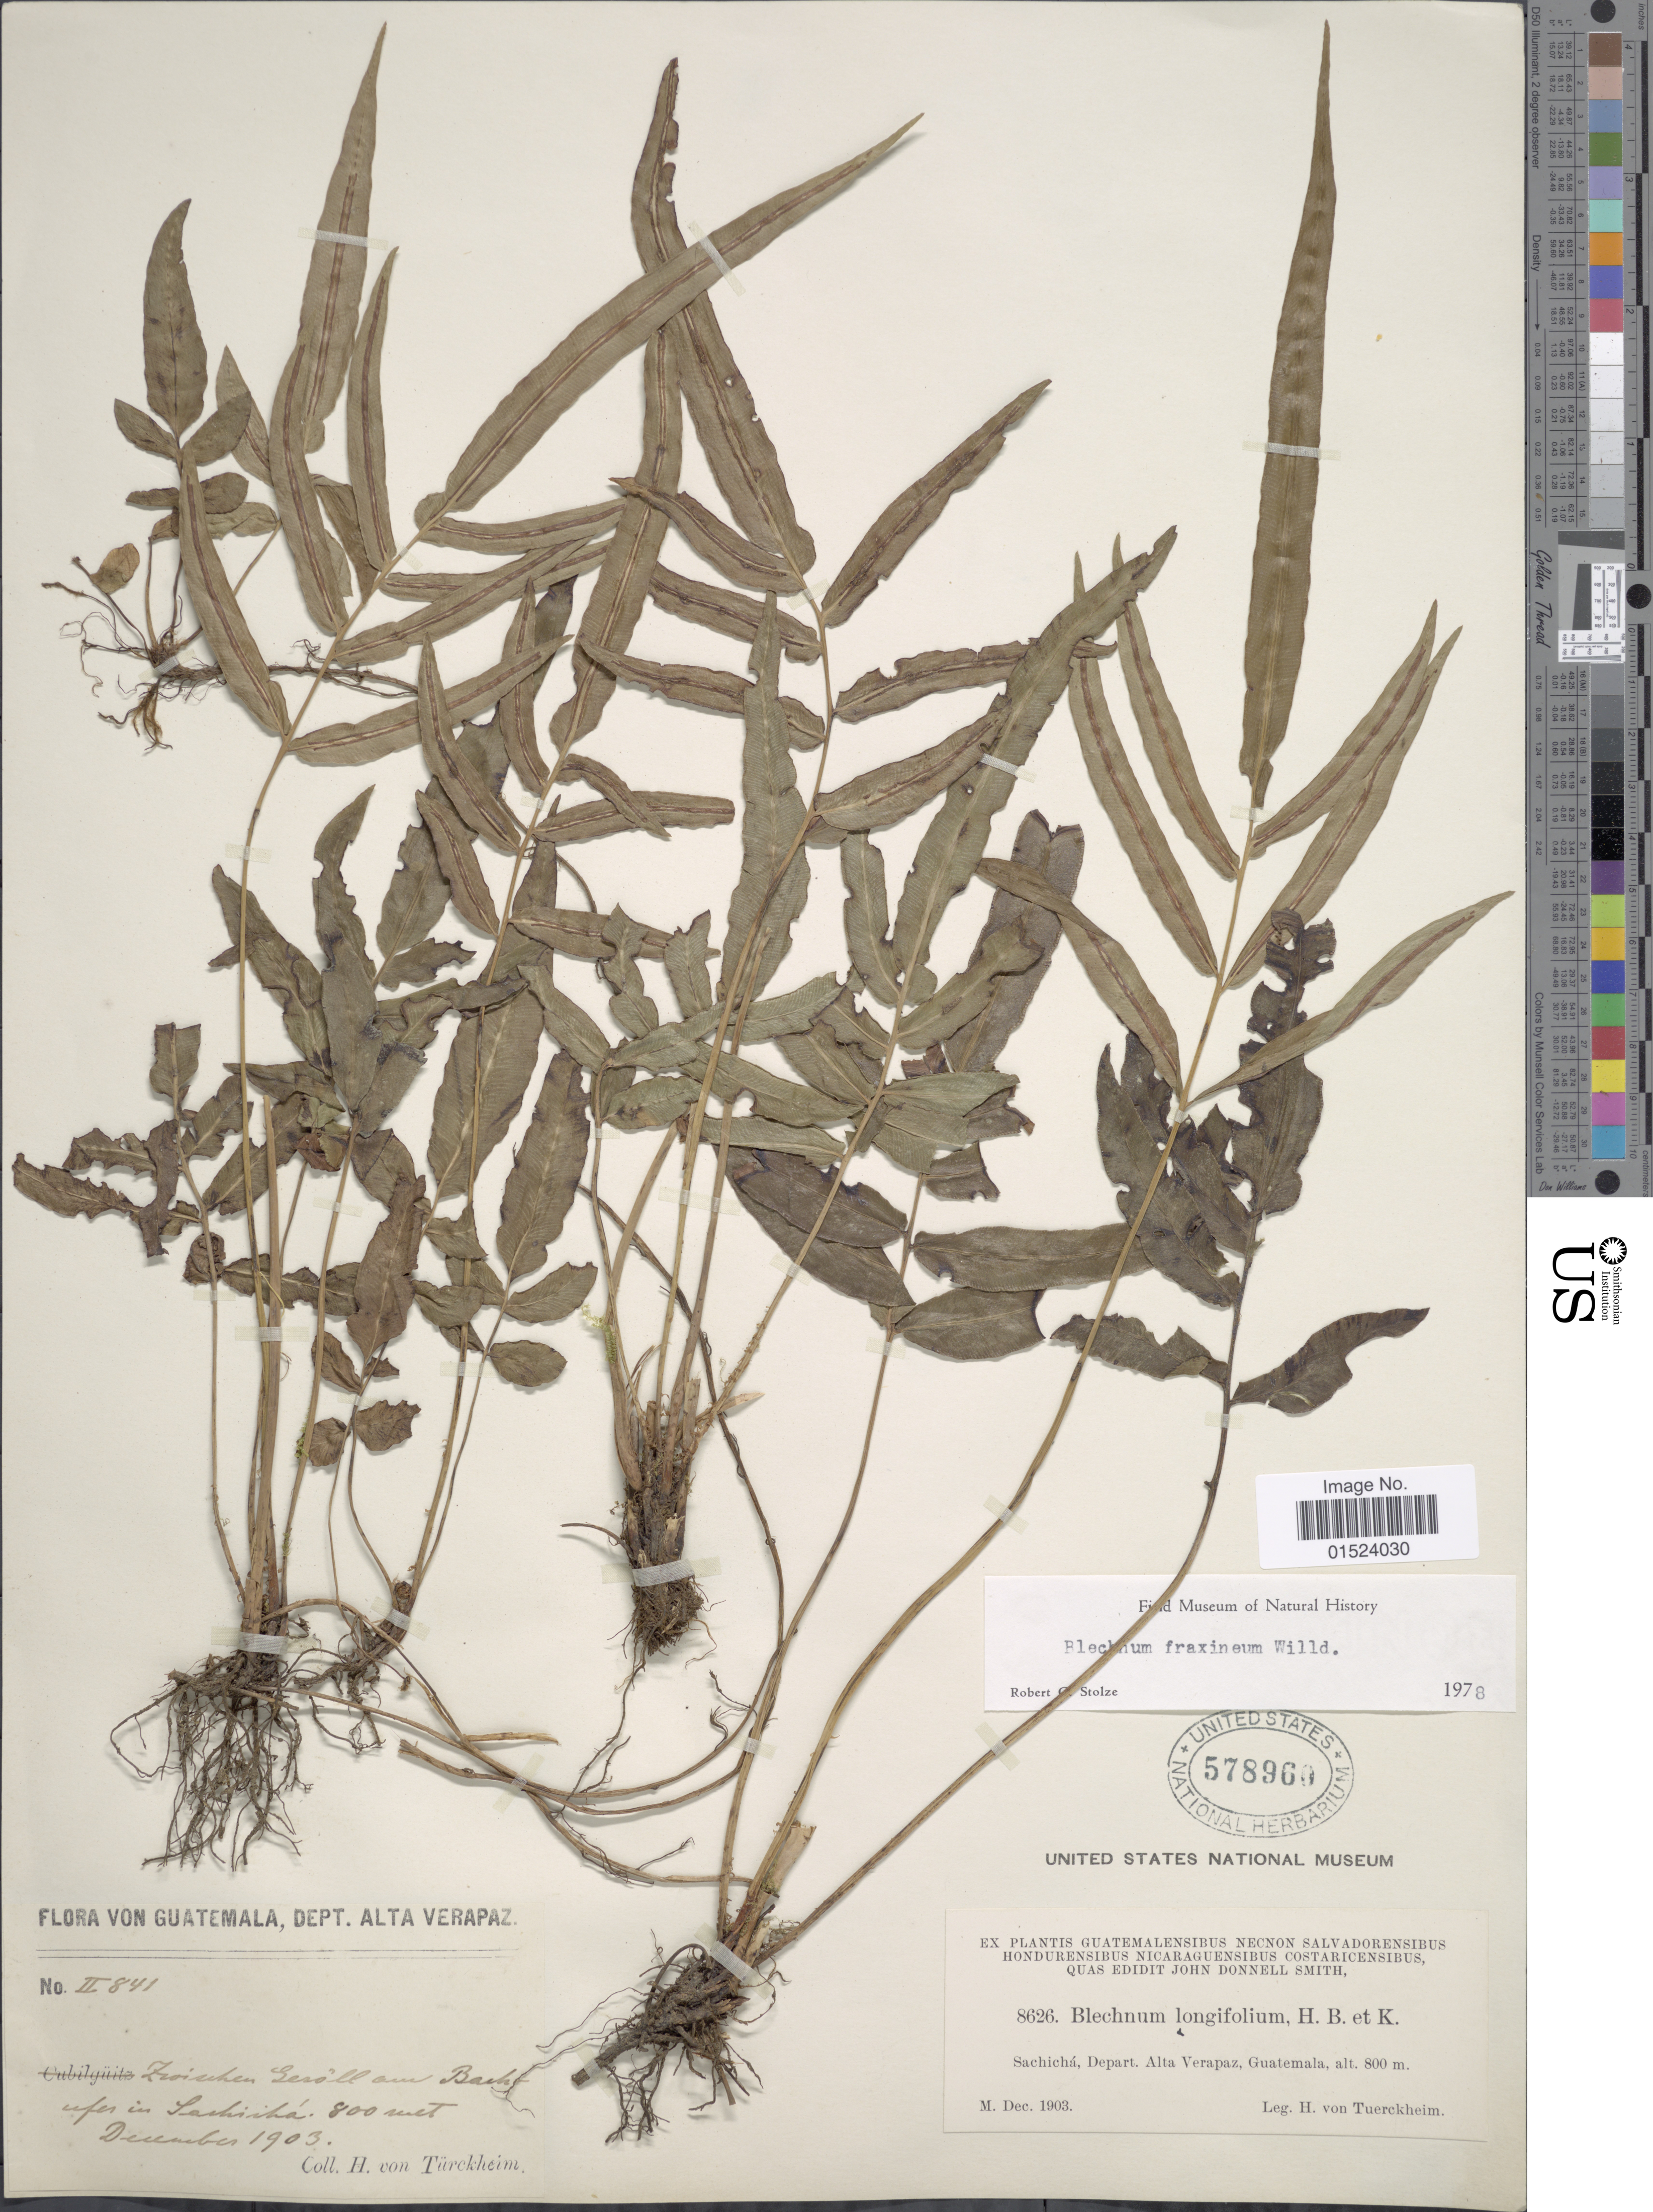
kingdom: Plantae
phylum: Tracheophyta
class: Polypodiopsida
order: Polypodiales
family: Blechnaceae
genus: Blechnum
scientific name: Blechnum gracile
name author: Kaulf.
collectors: H. von Türckheim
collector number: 8626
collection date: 1903-12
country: Guatemala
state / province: Alta Verapaz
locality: Sachichá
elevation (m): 800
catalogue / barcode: US 578969